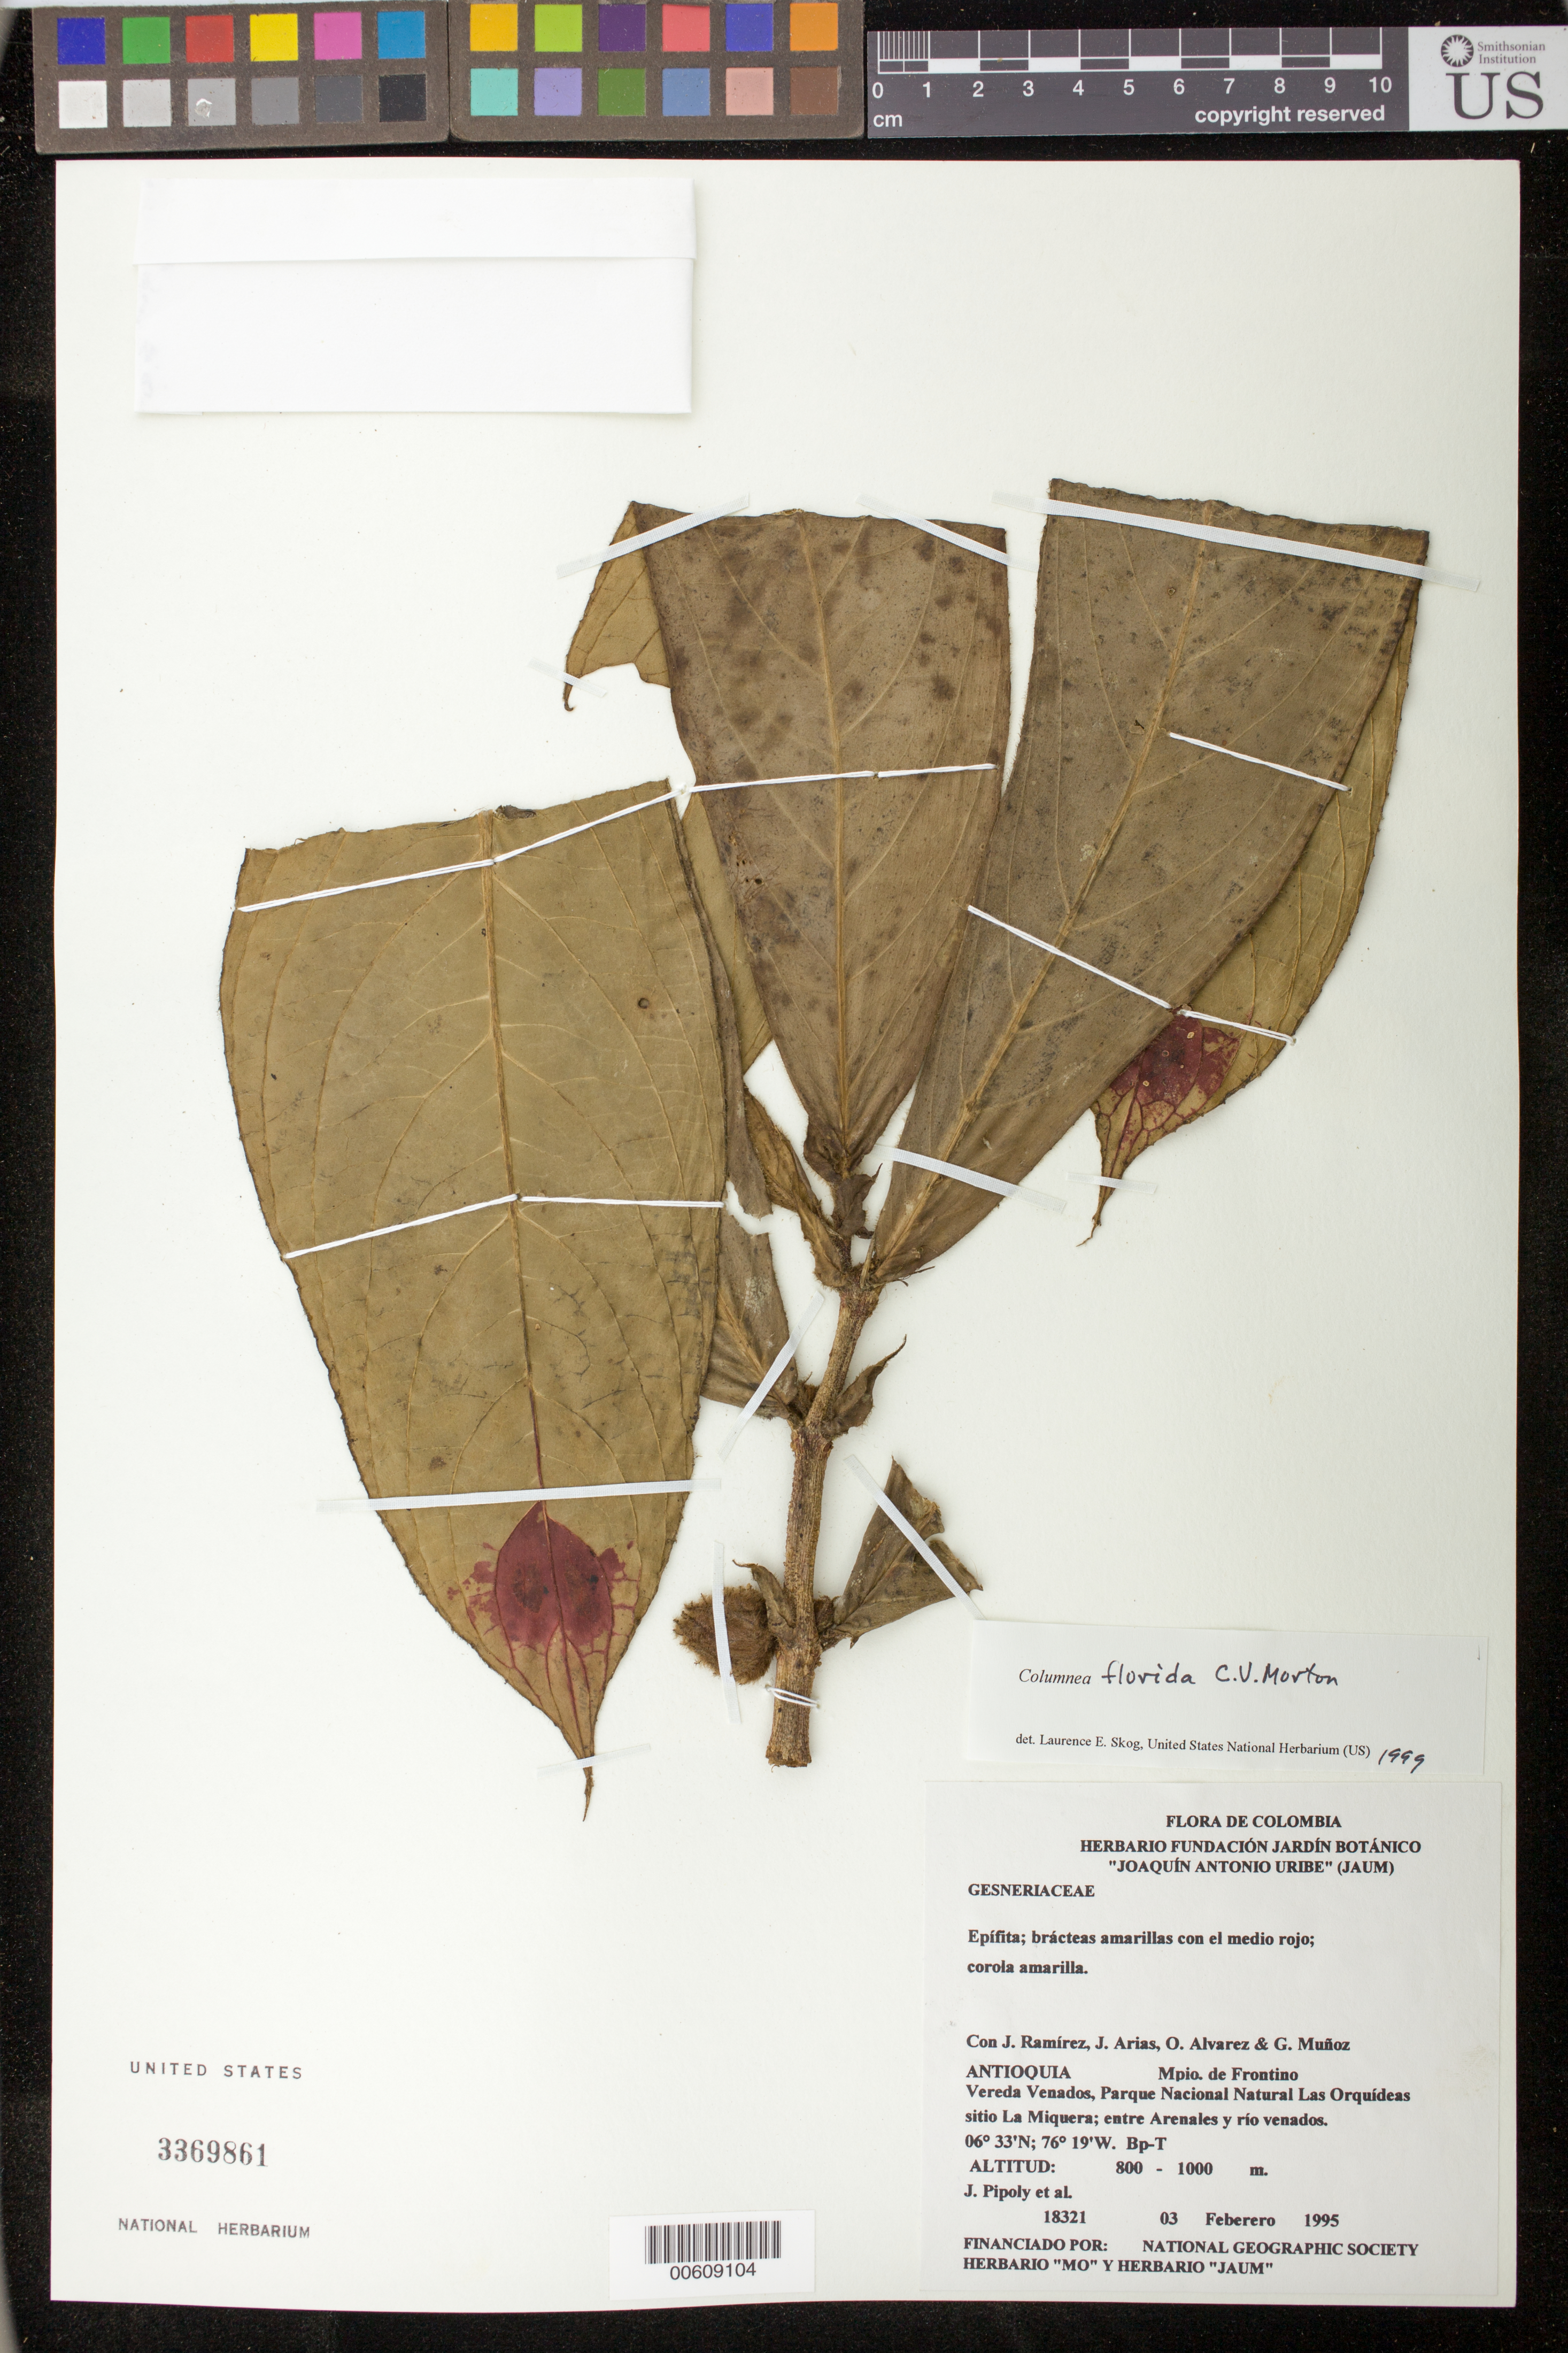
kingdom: Plantae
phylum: Tracheophyta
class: Magnoliopsida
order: Lamiales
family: Gesneriaceae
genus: Columnea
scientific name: Columnea florida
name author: C.V. Morton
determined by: Skog, Laurence E.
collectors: J. J. Pipoly, J. Ramírez, J. Arias, O. Alvarez & G. Muñoz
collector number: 18321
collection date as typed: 03 Feb 1995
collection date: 1995-02-03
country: Colombia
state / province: Antioquia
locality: Mpio. de Frontino, Vereda Venados, Parque Nacional Natural las Orquideas, Sitio La Miquera, entre Arenales y rio Venados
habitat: Bp-T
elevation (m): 800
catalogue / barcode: US 3369861